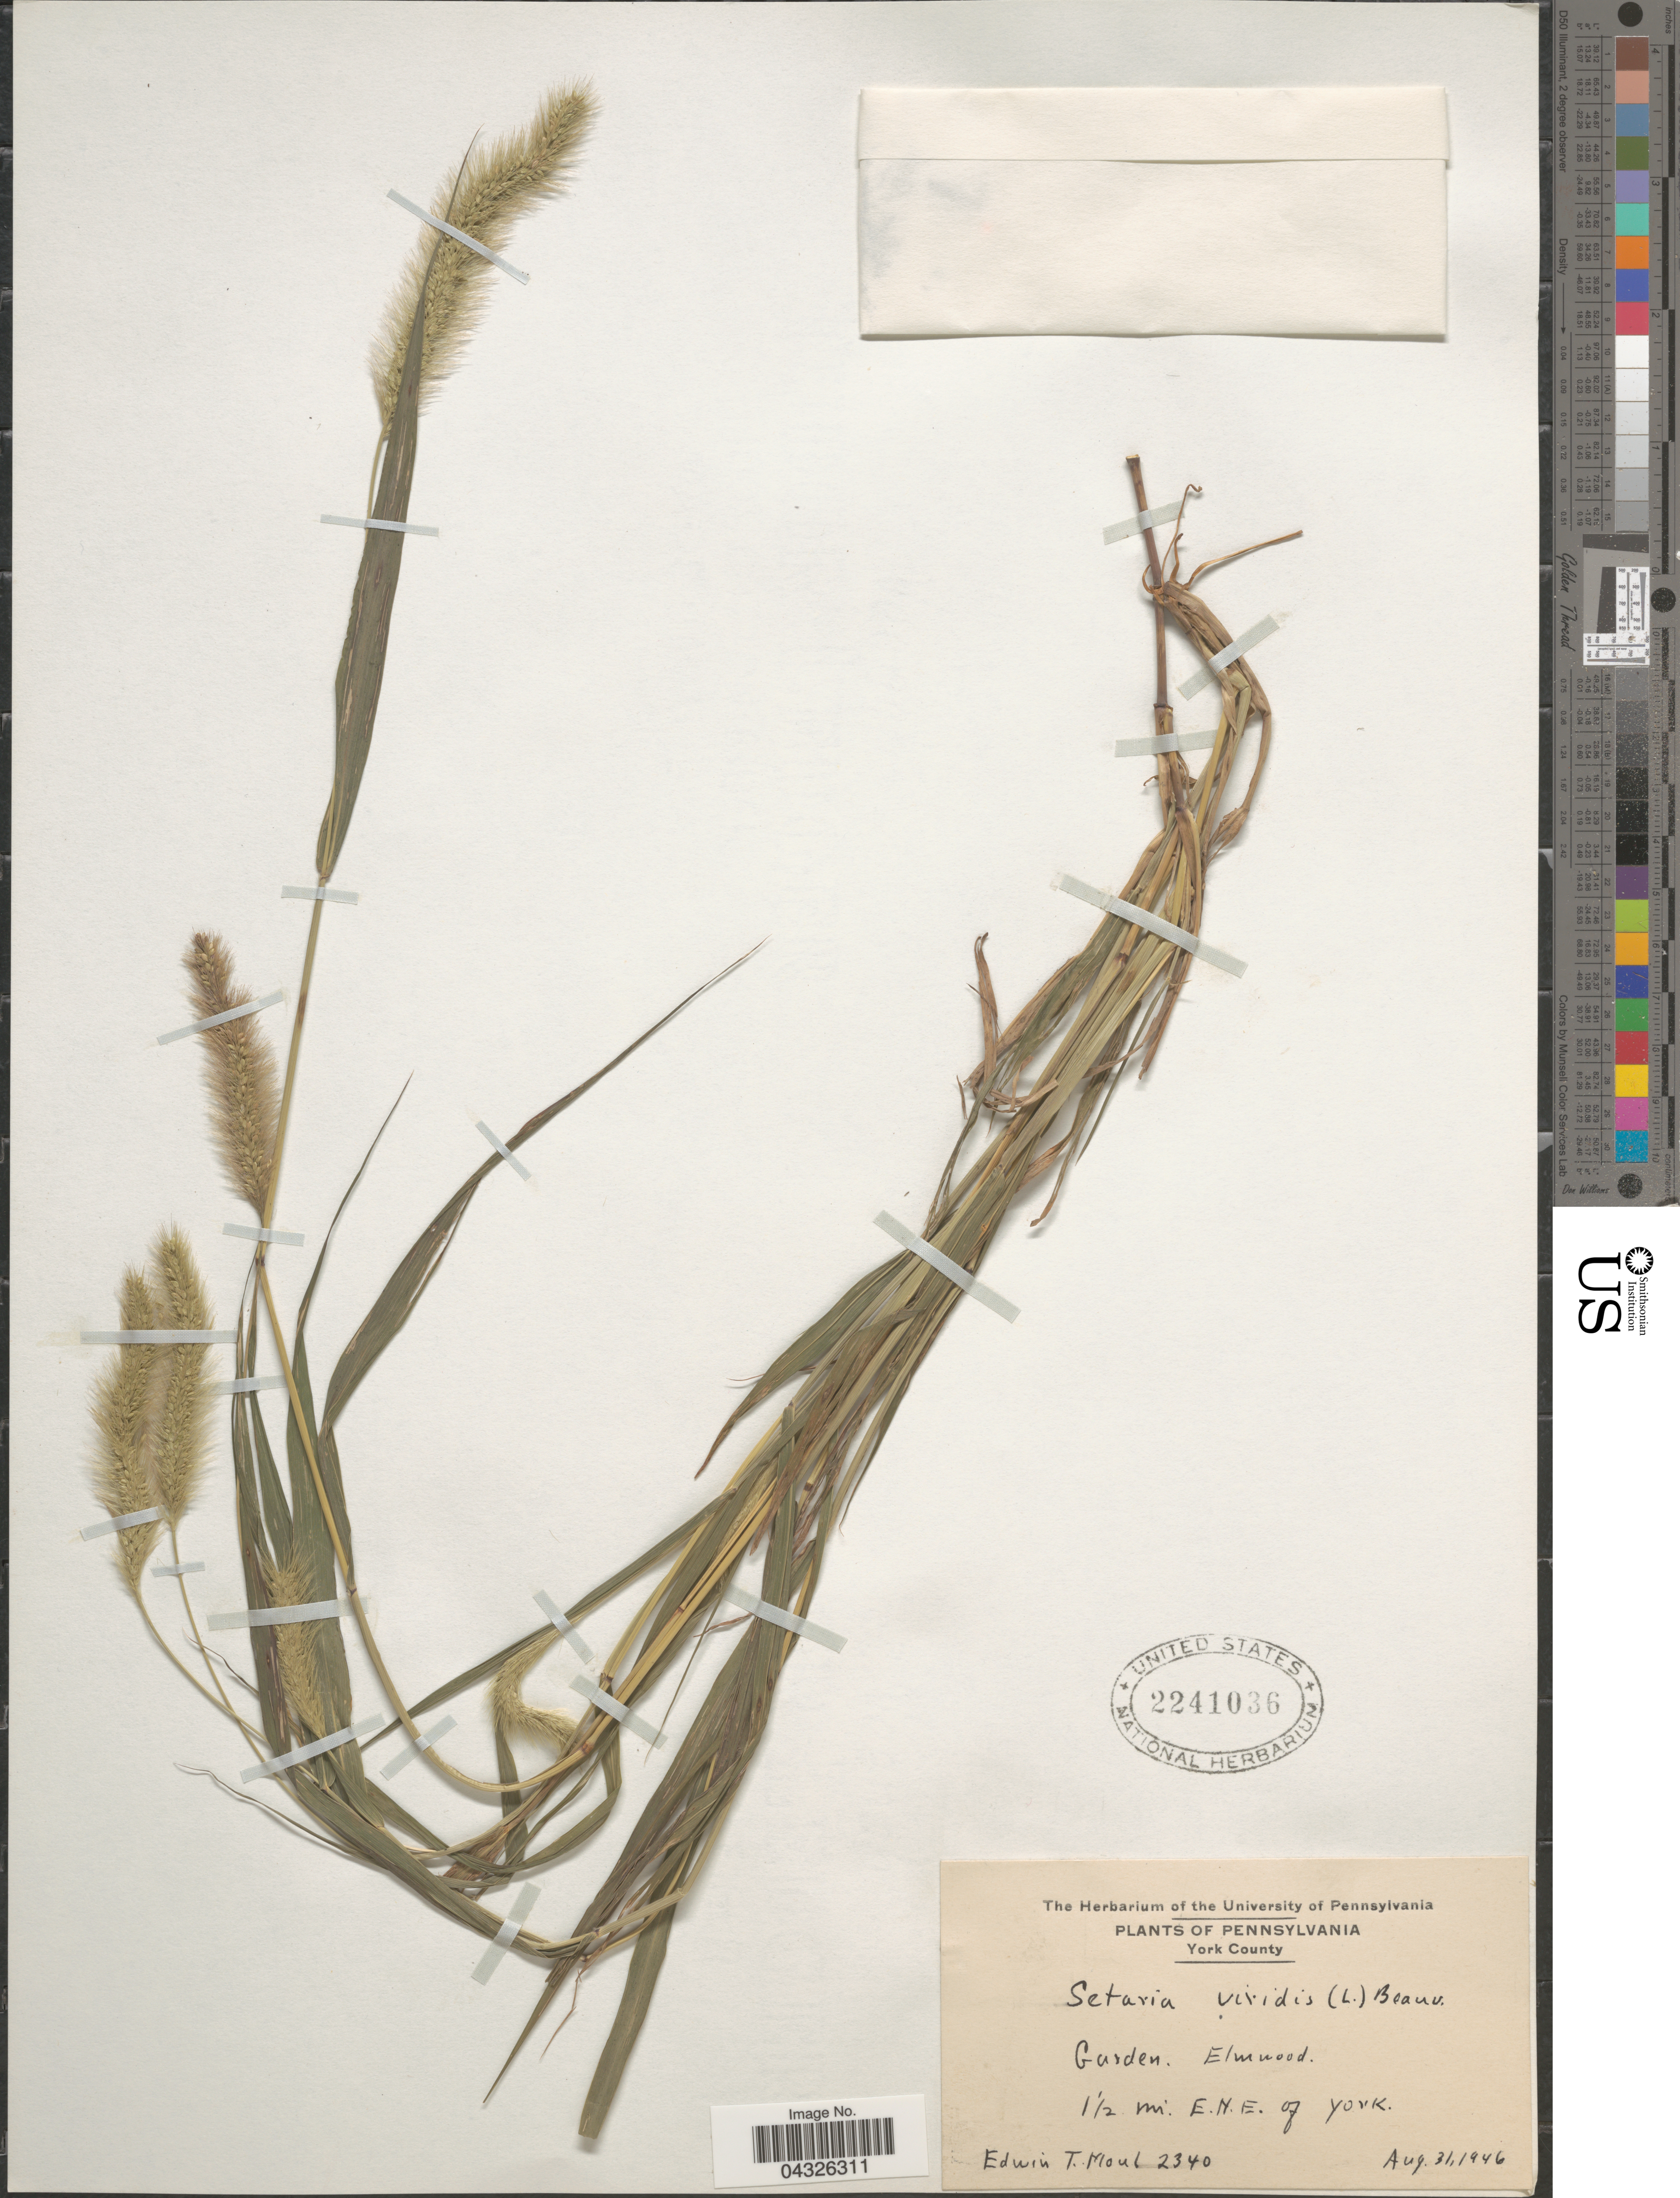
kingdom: Plantae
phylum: Tracheophyta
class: Liliopsida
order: Poales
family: Poaceae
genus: Setaria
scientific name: Setaria viridis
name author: (L.) P. Beauv.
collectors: E. T. Moul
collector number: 2340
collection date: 1946-08-31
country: United States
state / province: Pennsylvania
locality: York County. Garden. Elmwood. 1½ mi. E.N.E. of York.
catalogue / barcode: US 2241036